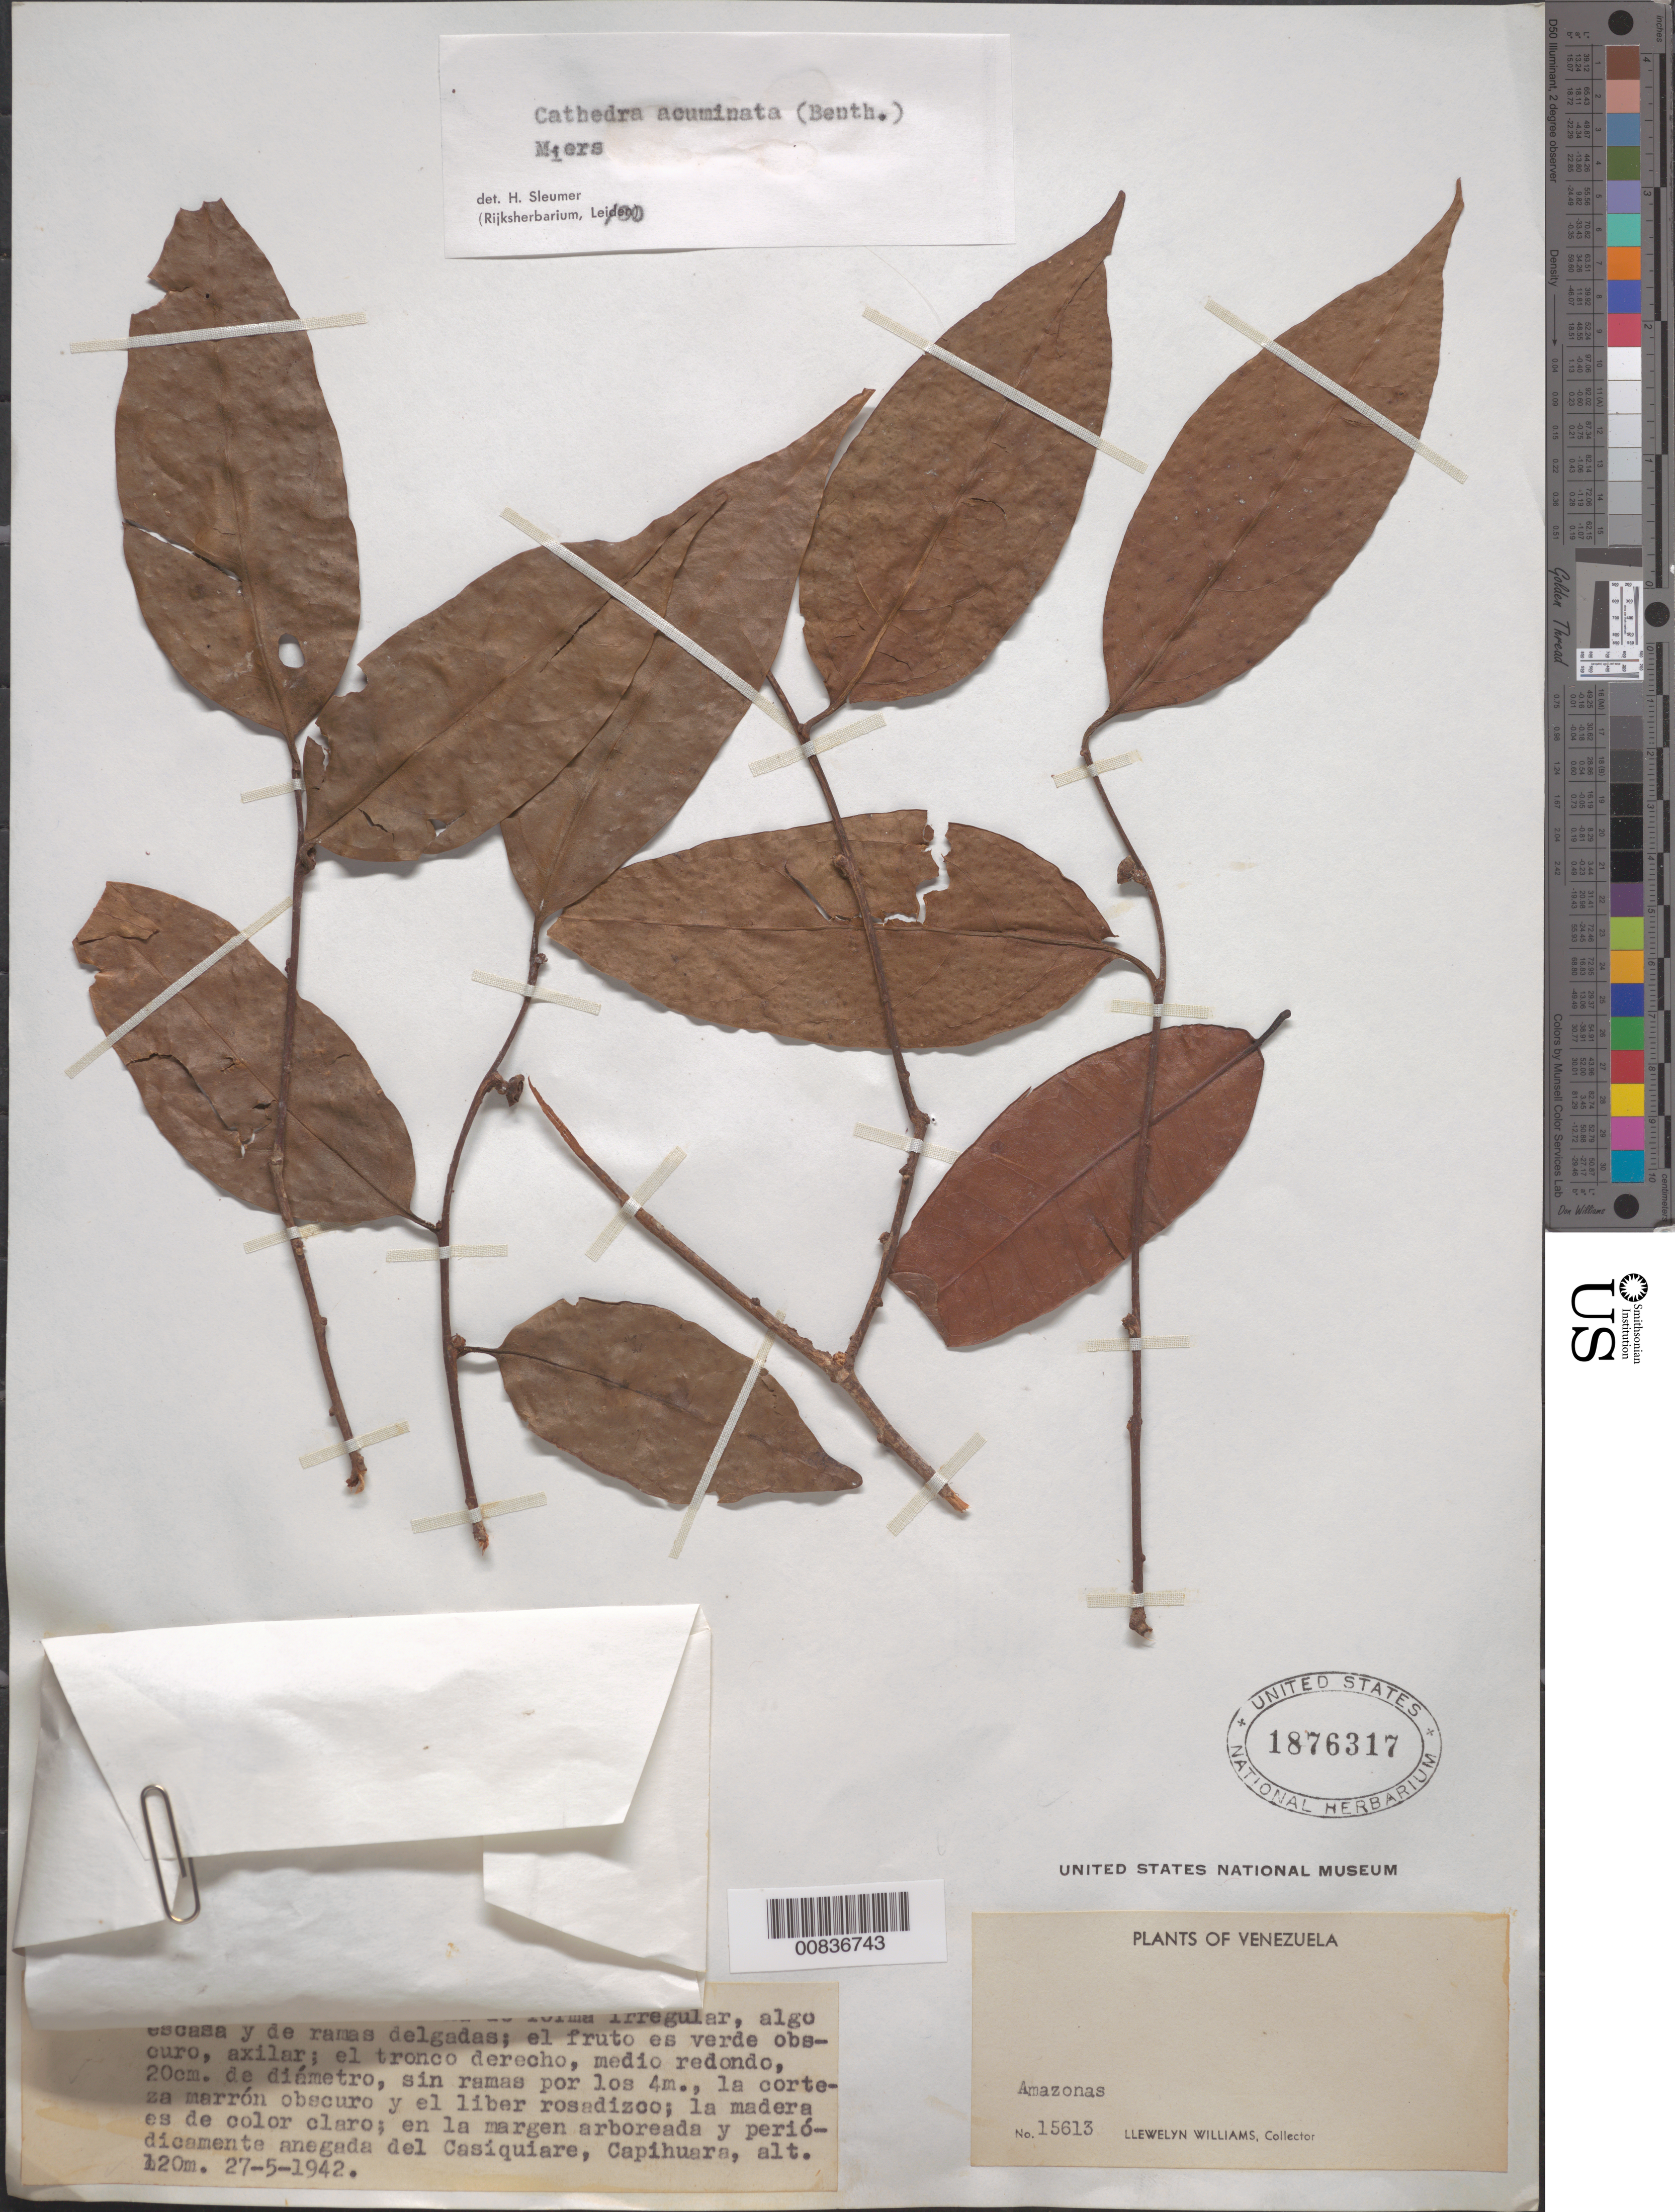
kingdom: Plantae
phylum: Tracheophyta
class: Magnoliopsida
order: Santalales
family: Aptandraceae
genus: Cathedra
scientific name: Cathedra acuminata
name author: (Benth.) Miers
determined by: Sleumer, H. O.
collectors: Ll. Williams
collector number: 15613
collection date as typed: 27-May-42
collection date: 1942-05-27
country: Venezuela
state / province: Amazonas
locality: Capihuara, Alto Casiquiare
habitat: Margen arboreada y periodicamente anegada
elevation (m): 120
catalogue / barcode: US 1876317